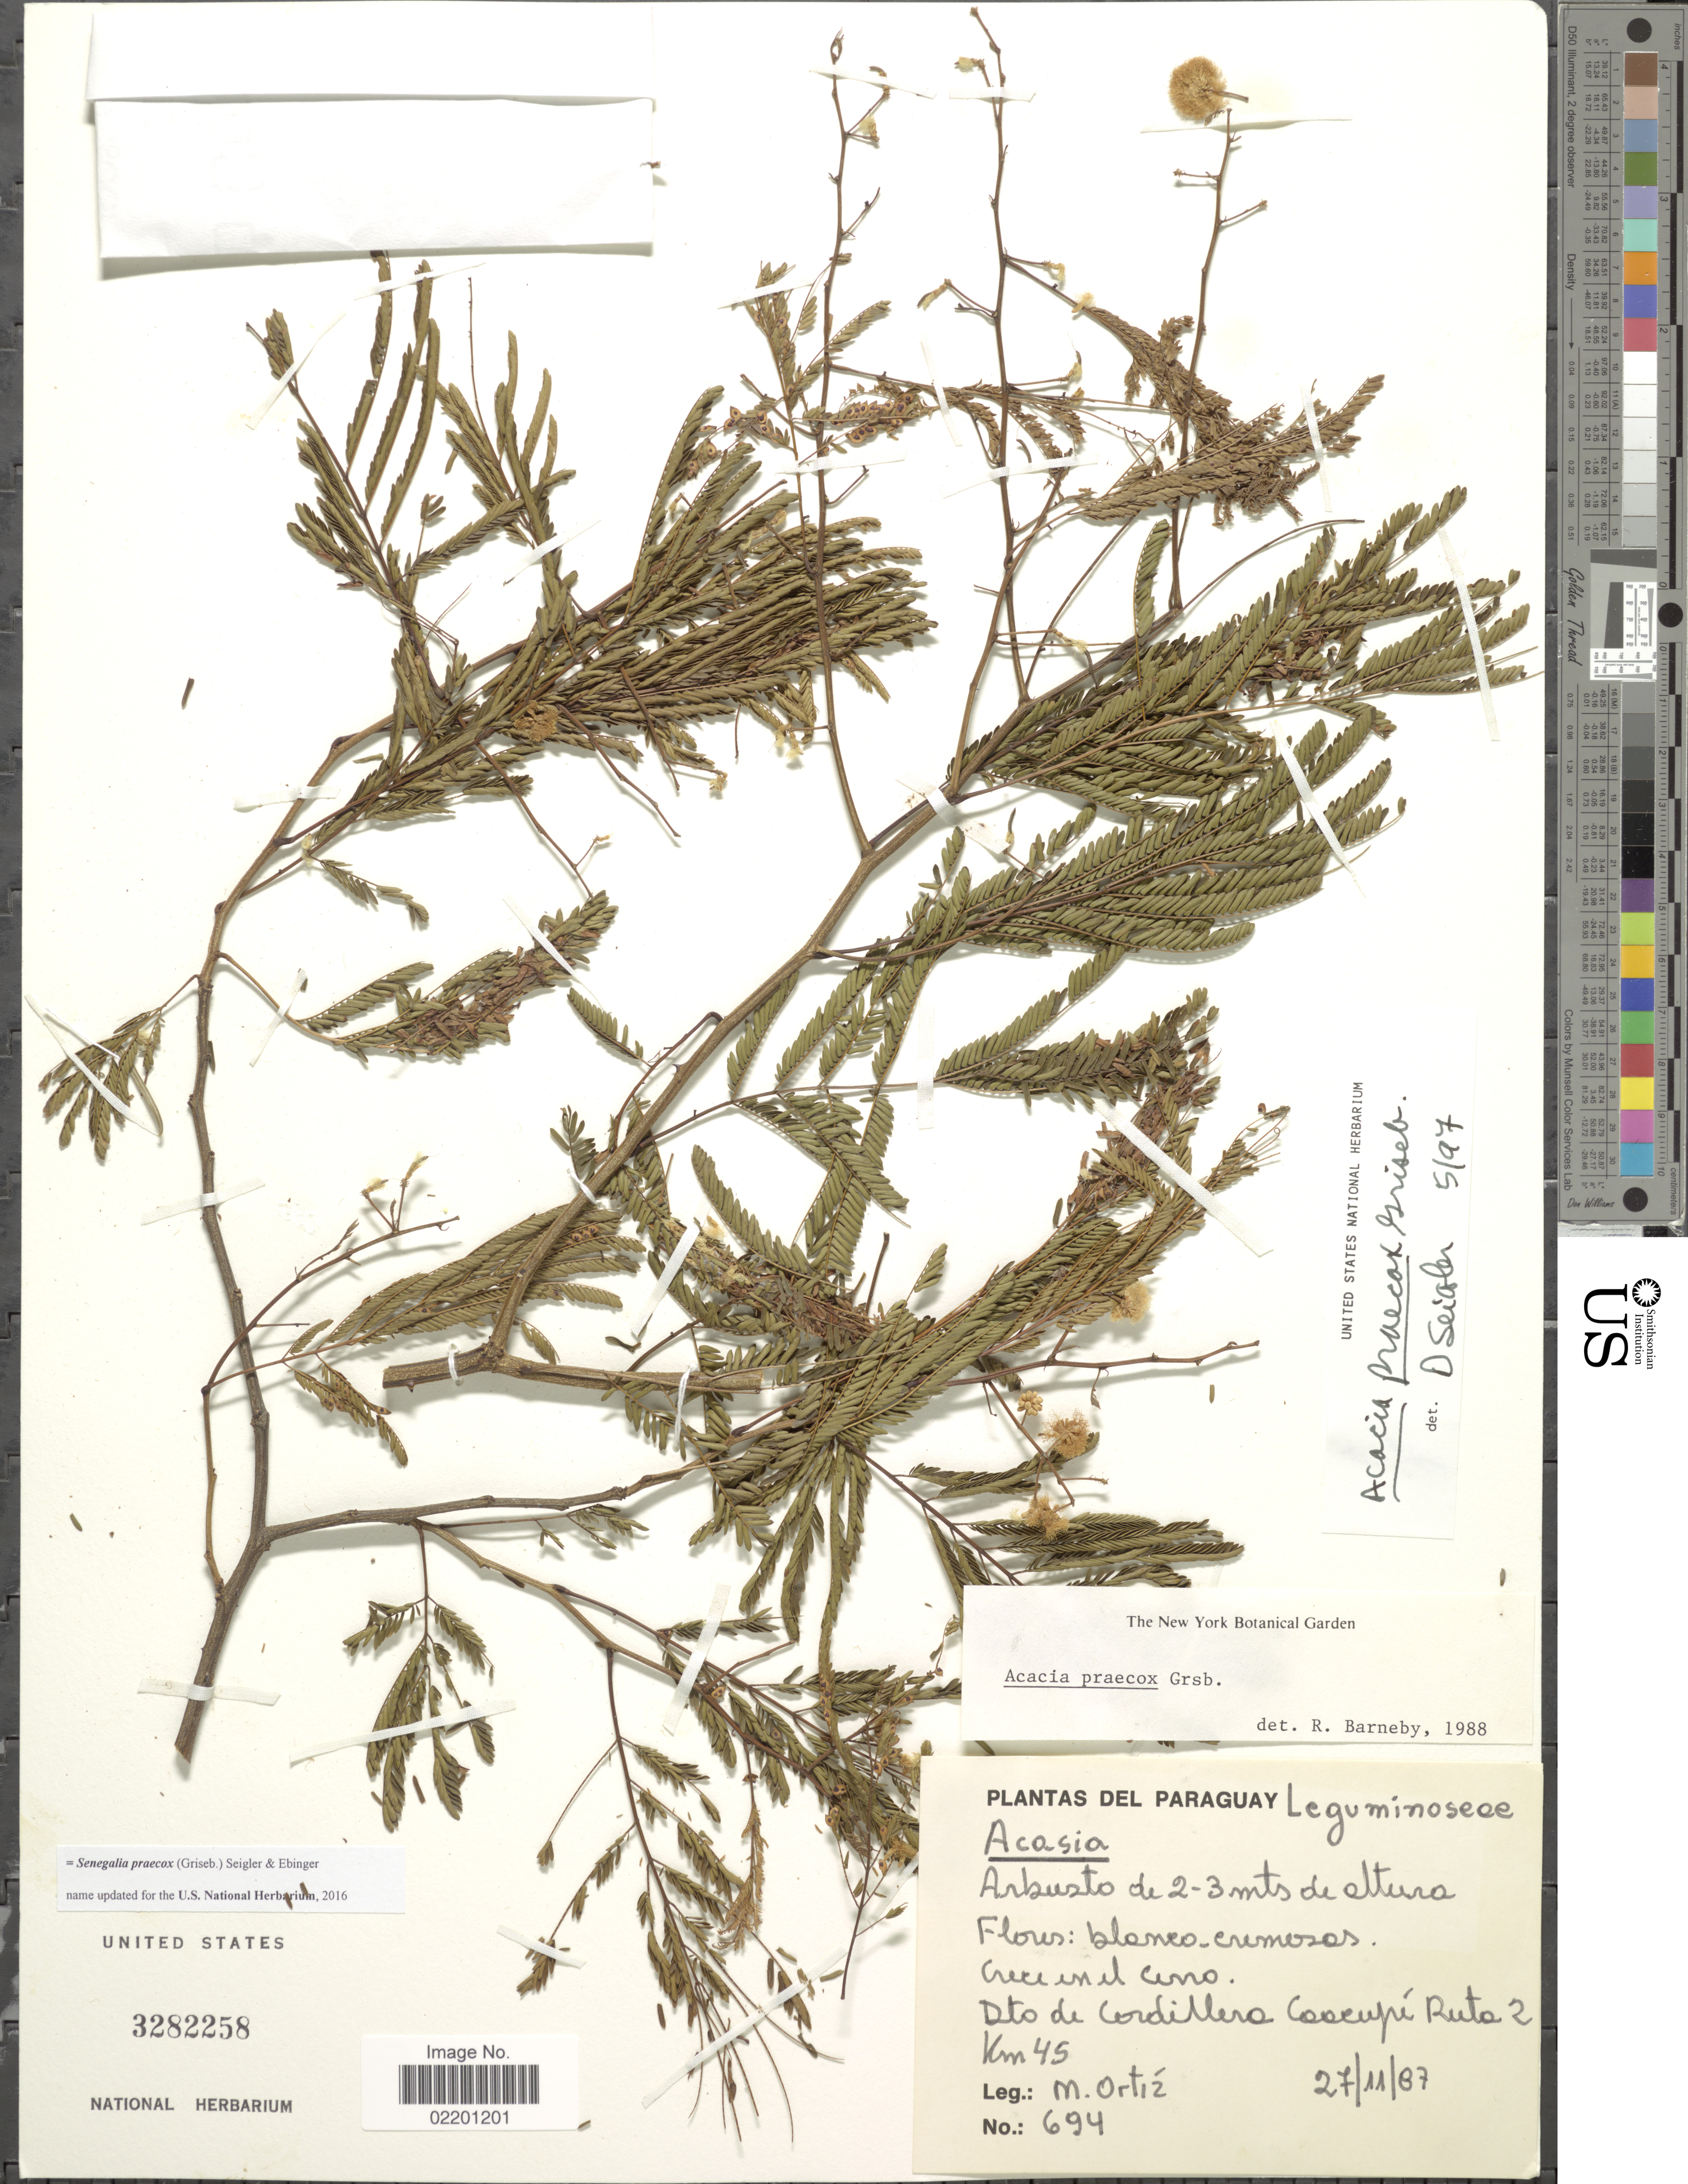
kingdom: Plantae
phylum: Tracheophyta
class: Magnoliopsida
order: Fabales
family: Fabaceae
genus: Senegalia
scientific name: Senegalia praecox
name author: (Griseb.) Seigler & Ebinger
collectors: M. Ortíz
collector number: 694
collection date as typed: Transcribed d/m/y: 27/11/87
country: Paraguay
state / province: Cordillera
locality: Cerce in el cerro. Dto de Cordillera Caacupe Ruto 2 km 45.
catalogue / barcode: US 3282258